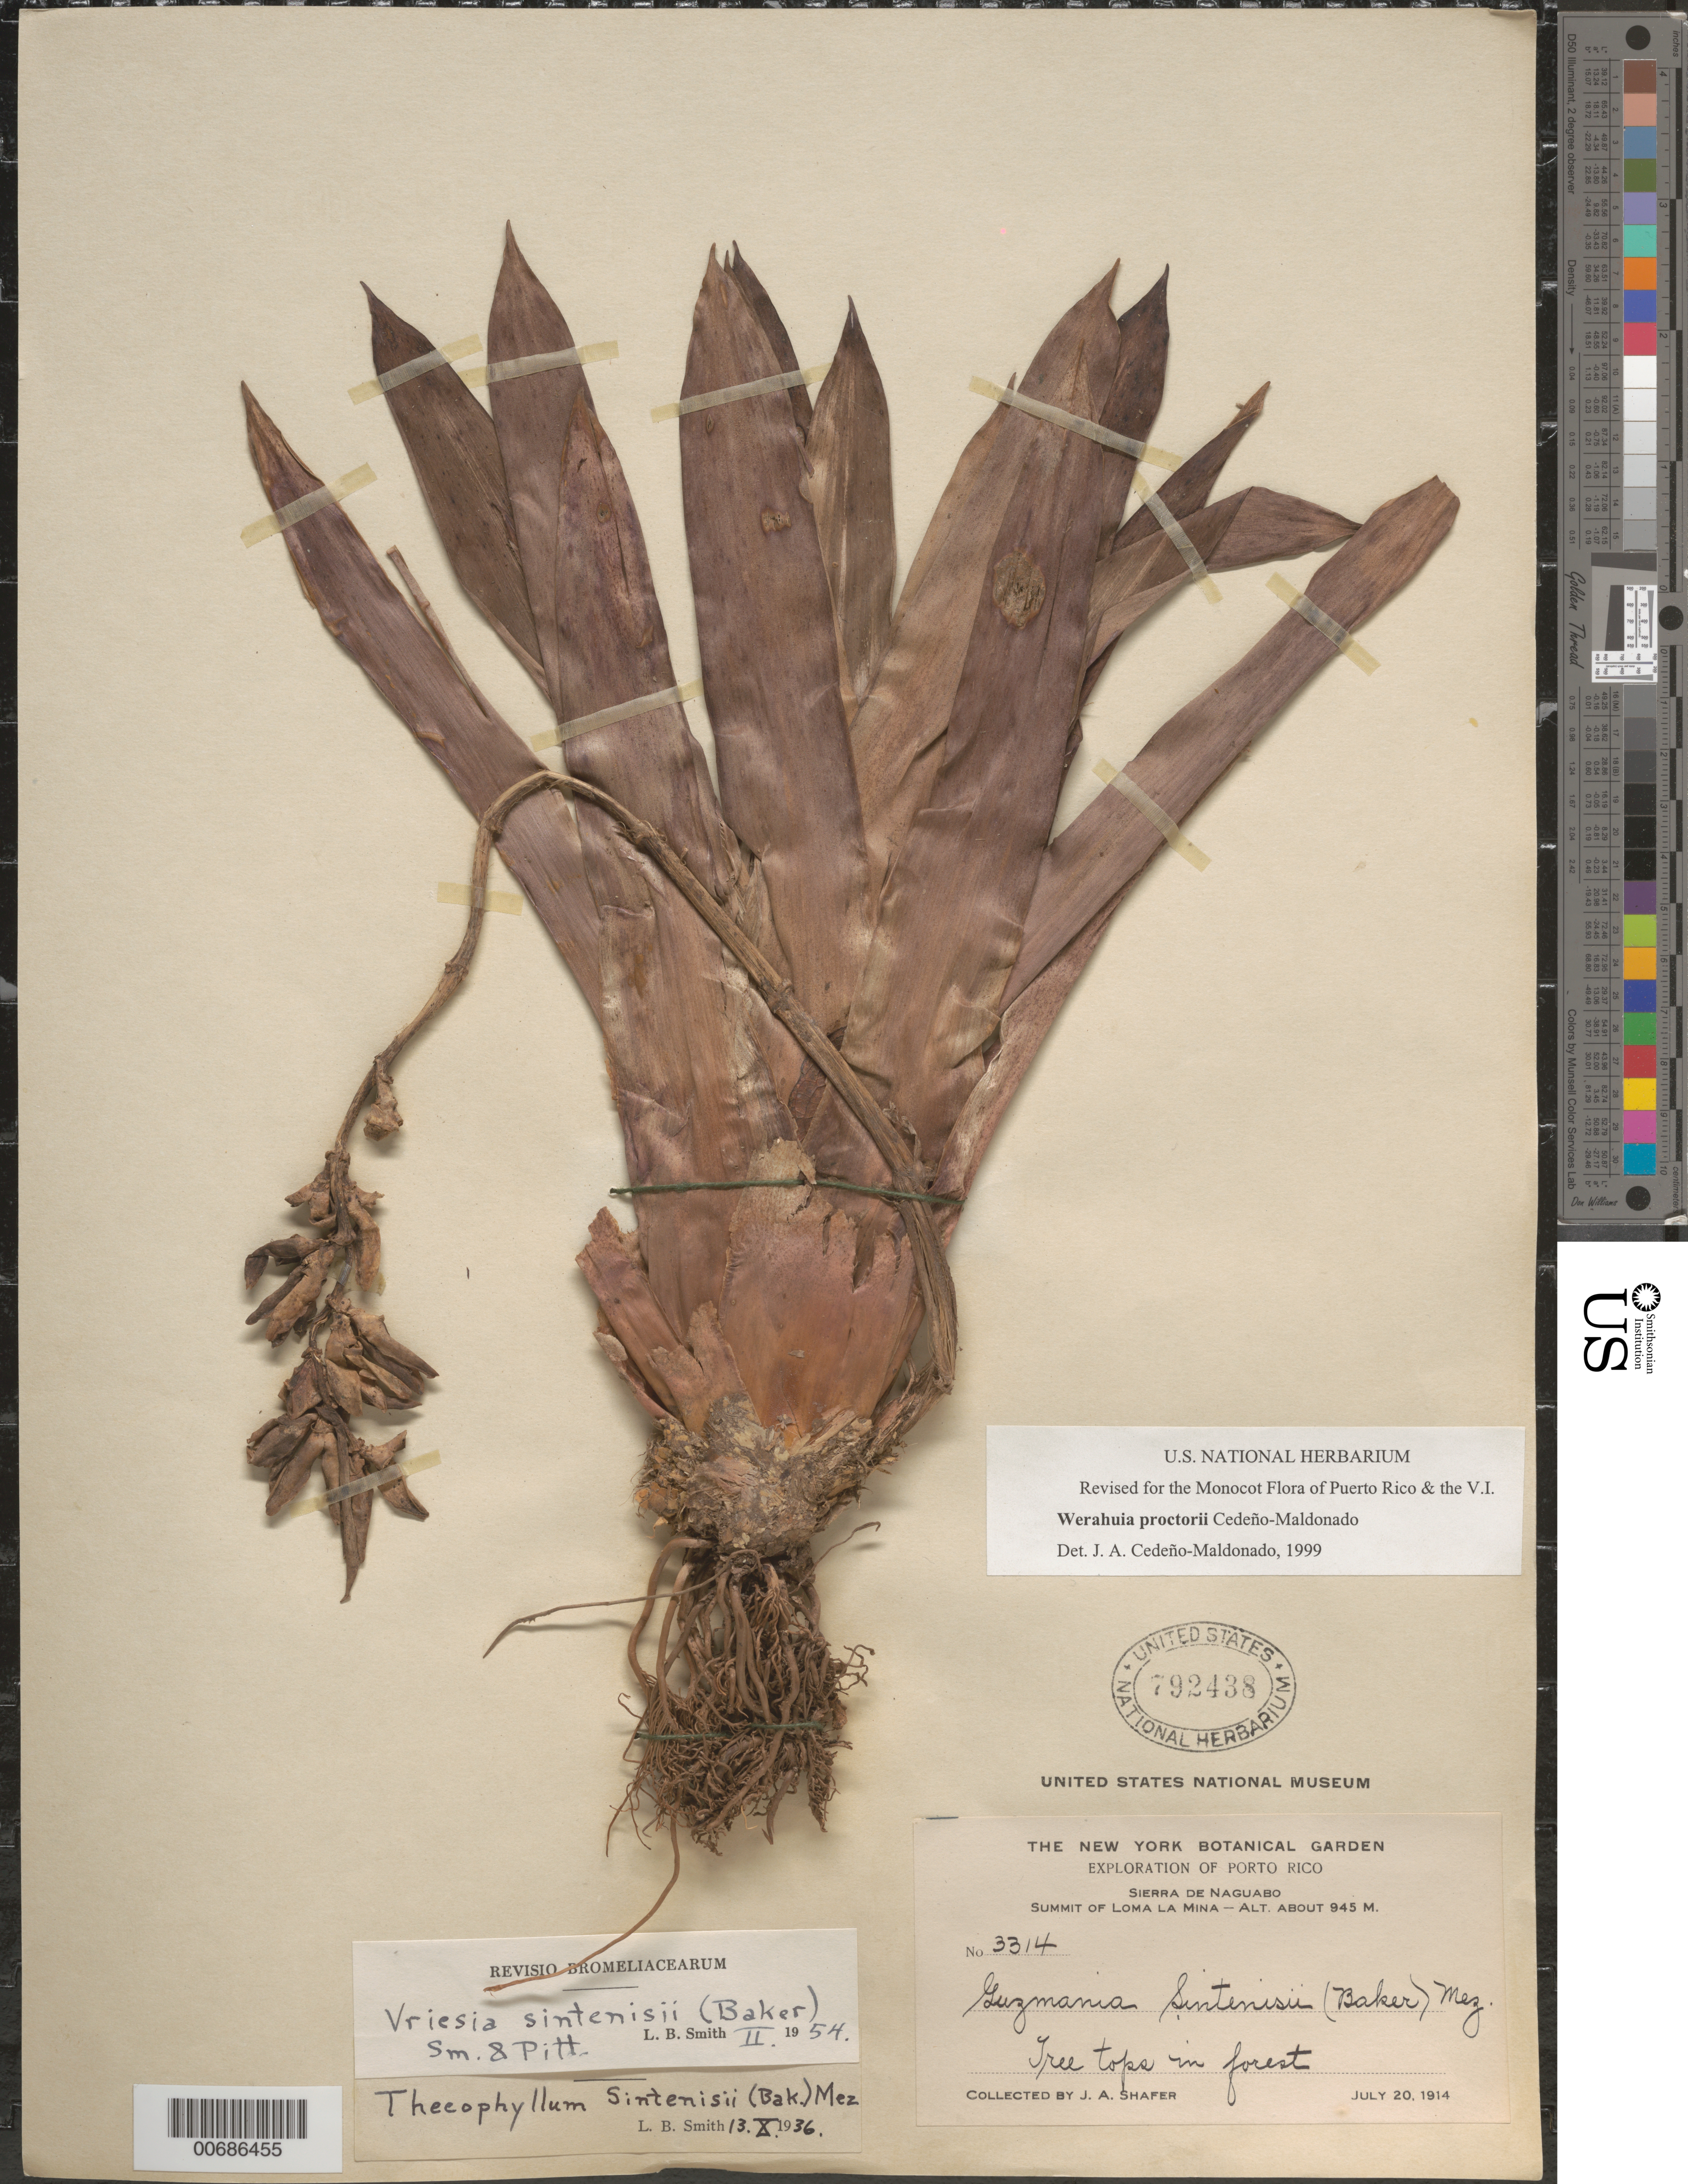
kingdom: Plantae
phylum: Tracheophyta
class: Liliopsida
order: Poales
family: Bromeliaceae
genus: Werauhia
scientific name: Werauhia proctorii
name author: Cedeño-Mald.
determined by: Cedeño-Maldonado, J. A.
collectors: J. A. Shafer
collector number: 3314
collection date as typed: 20 Jul 1914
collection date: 1914-07-20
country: Puerto Rico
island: Greater Antilles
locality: Sierra de Naguabo; summit of Loma La Mina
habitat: tree tops in forest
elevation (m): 945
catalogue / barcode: US 792438